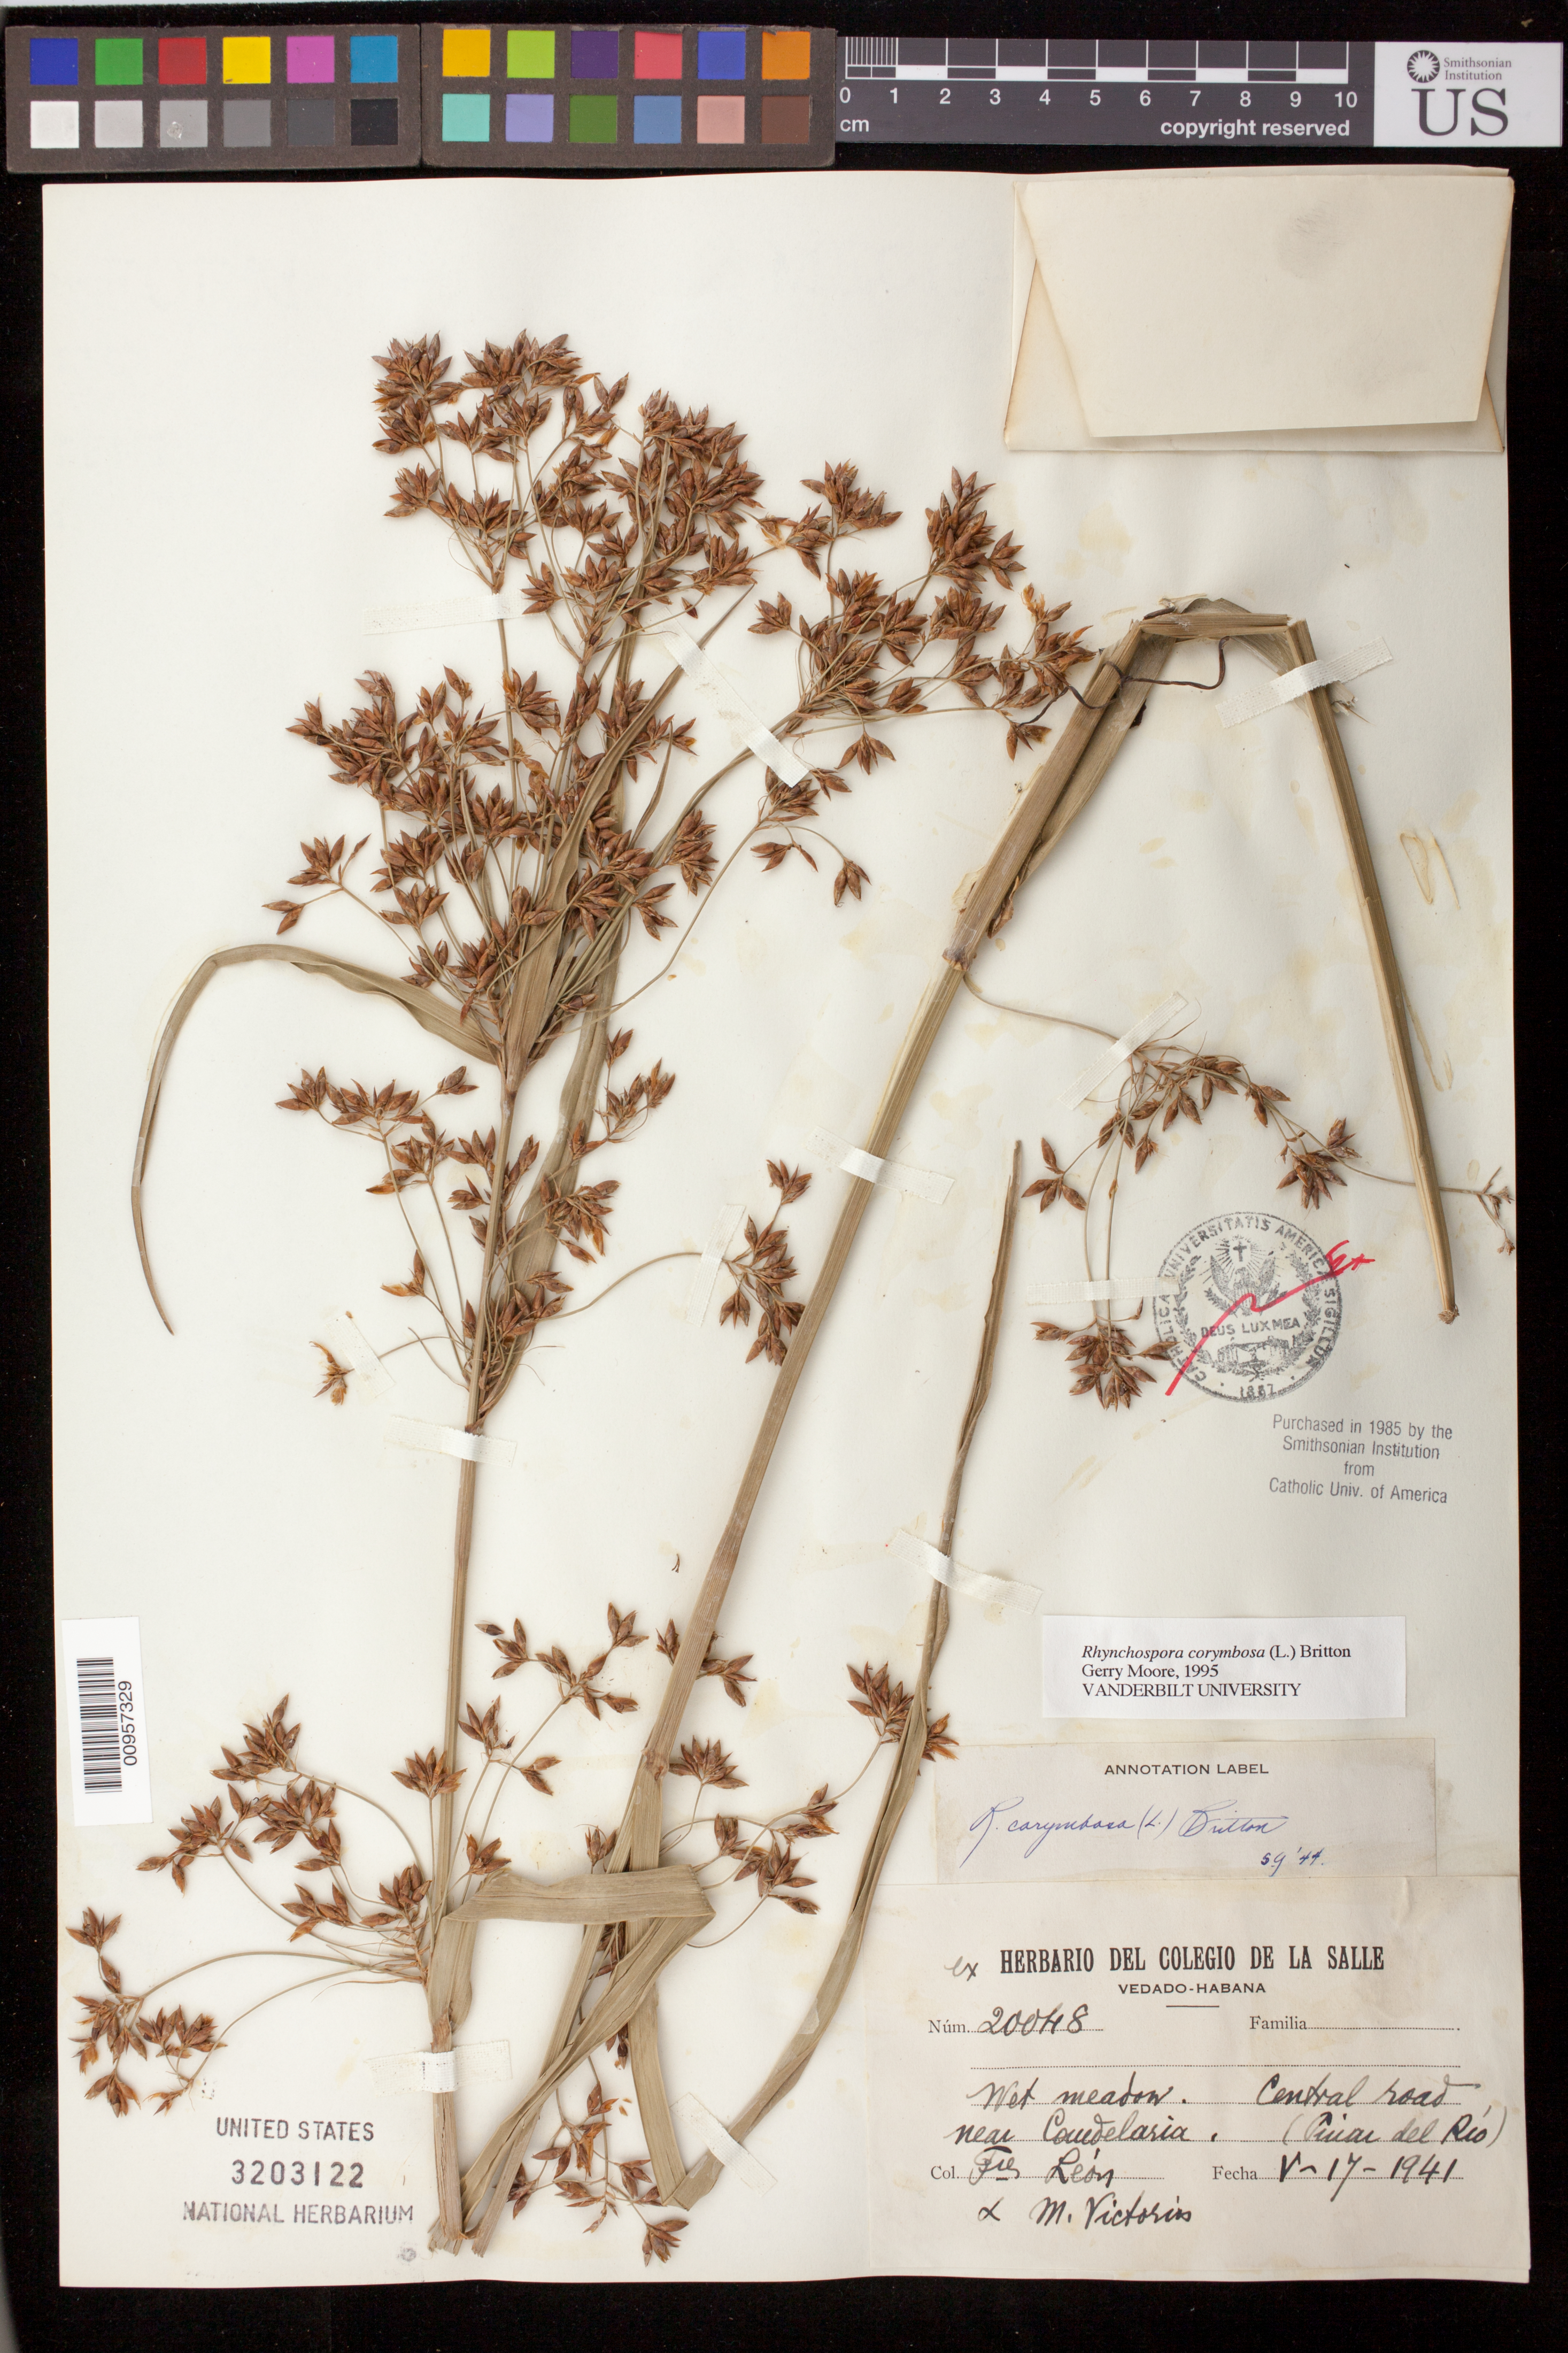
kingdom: Plantae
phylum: Tracheophyta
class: Liliopsida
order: Poales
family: Cyperaceae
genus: Rhynchospora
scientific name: Rhynchospora scutellata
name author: Griseb.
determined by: Weber, P., (ICN), Universidade Federal do Rio Grande do Sul (BRAZIL)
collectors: F. Leon & F. Victorin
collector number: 20048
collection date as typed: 17 May 1941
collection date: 1941-05-17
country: Cuba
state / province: Pinar del Rio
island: Cuba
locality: Central Road near "Corredelaria"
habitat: Wet meadow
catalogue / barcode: US 3203122